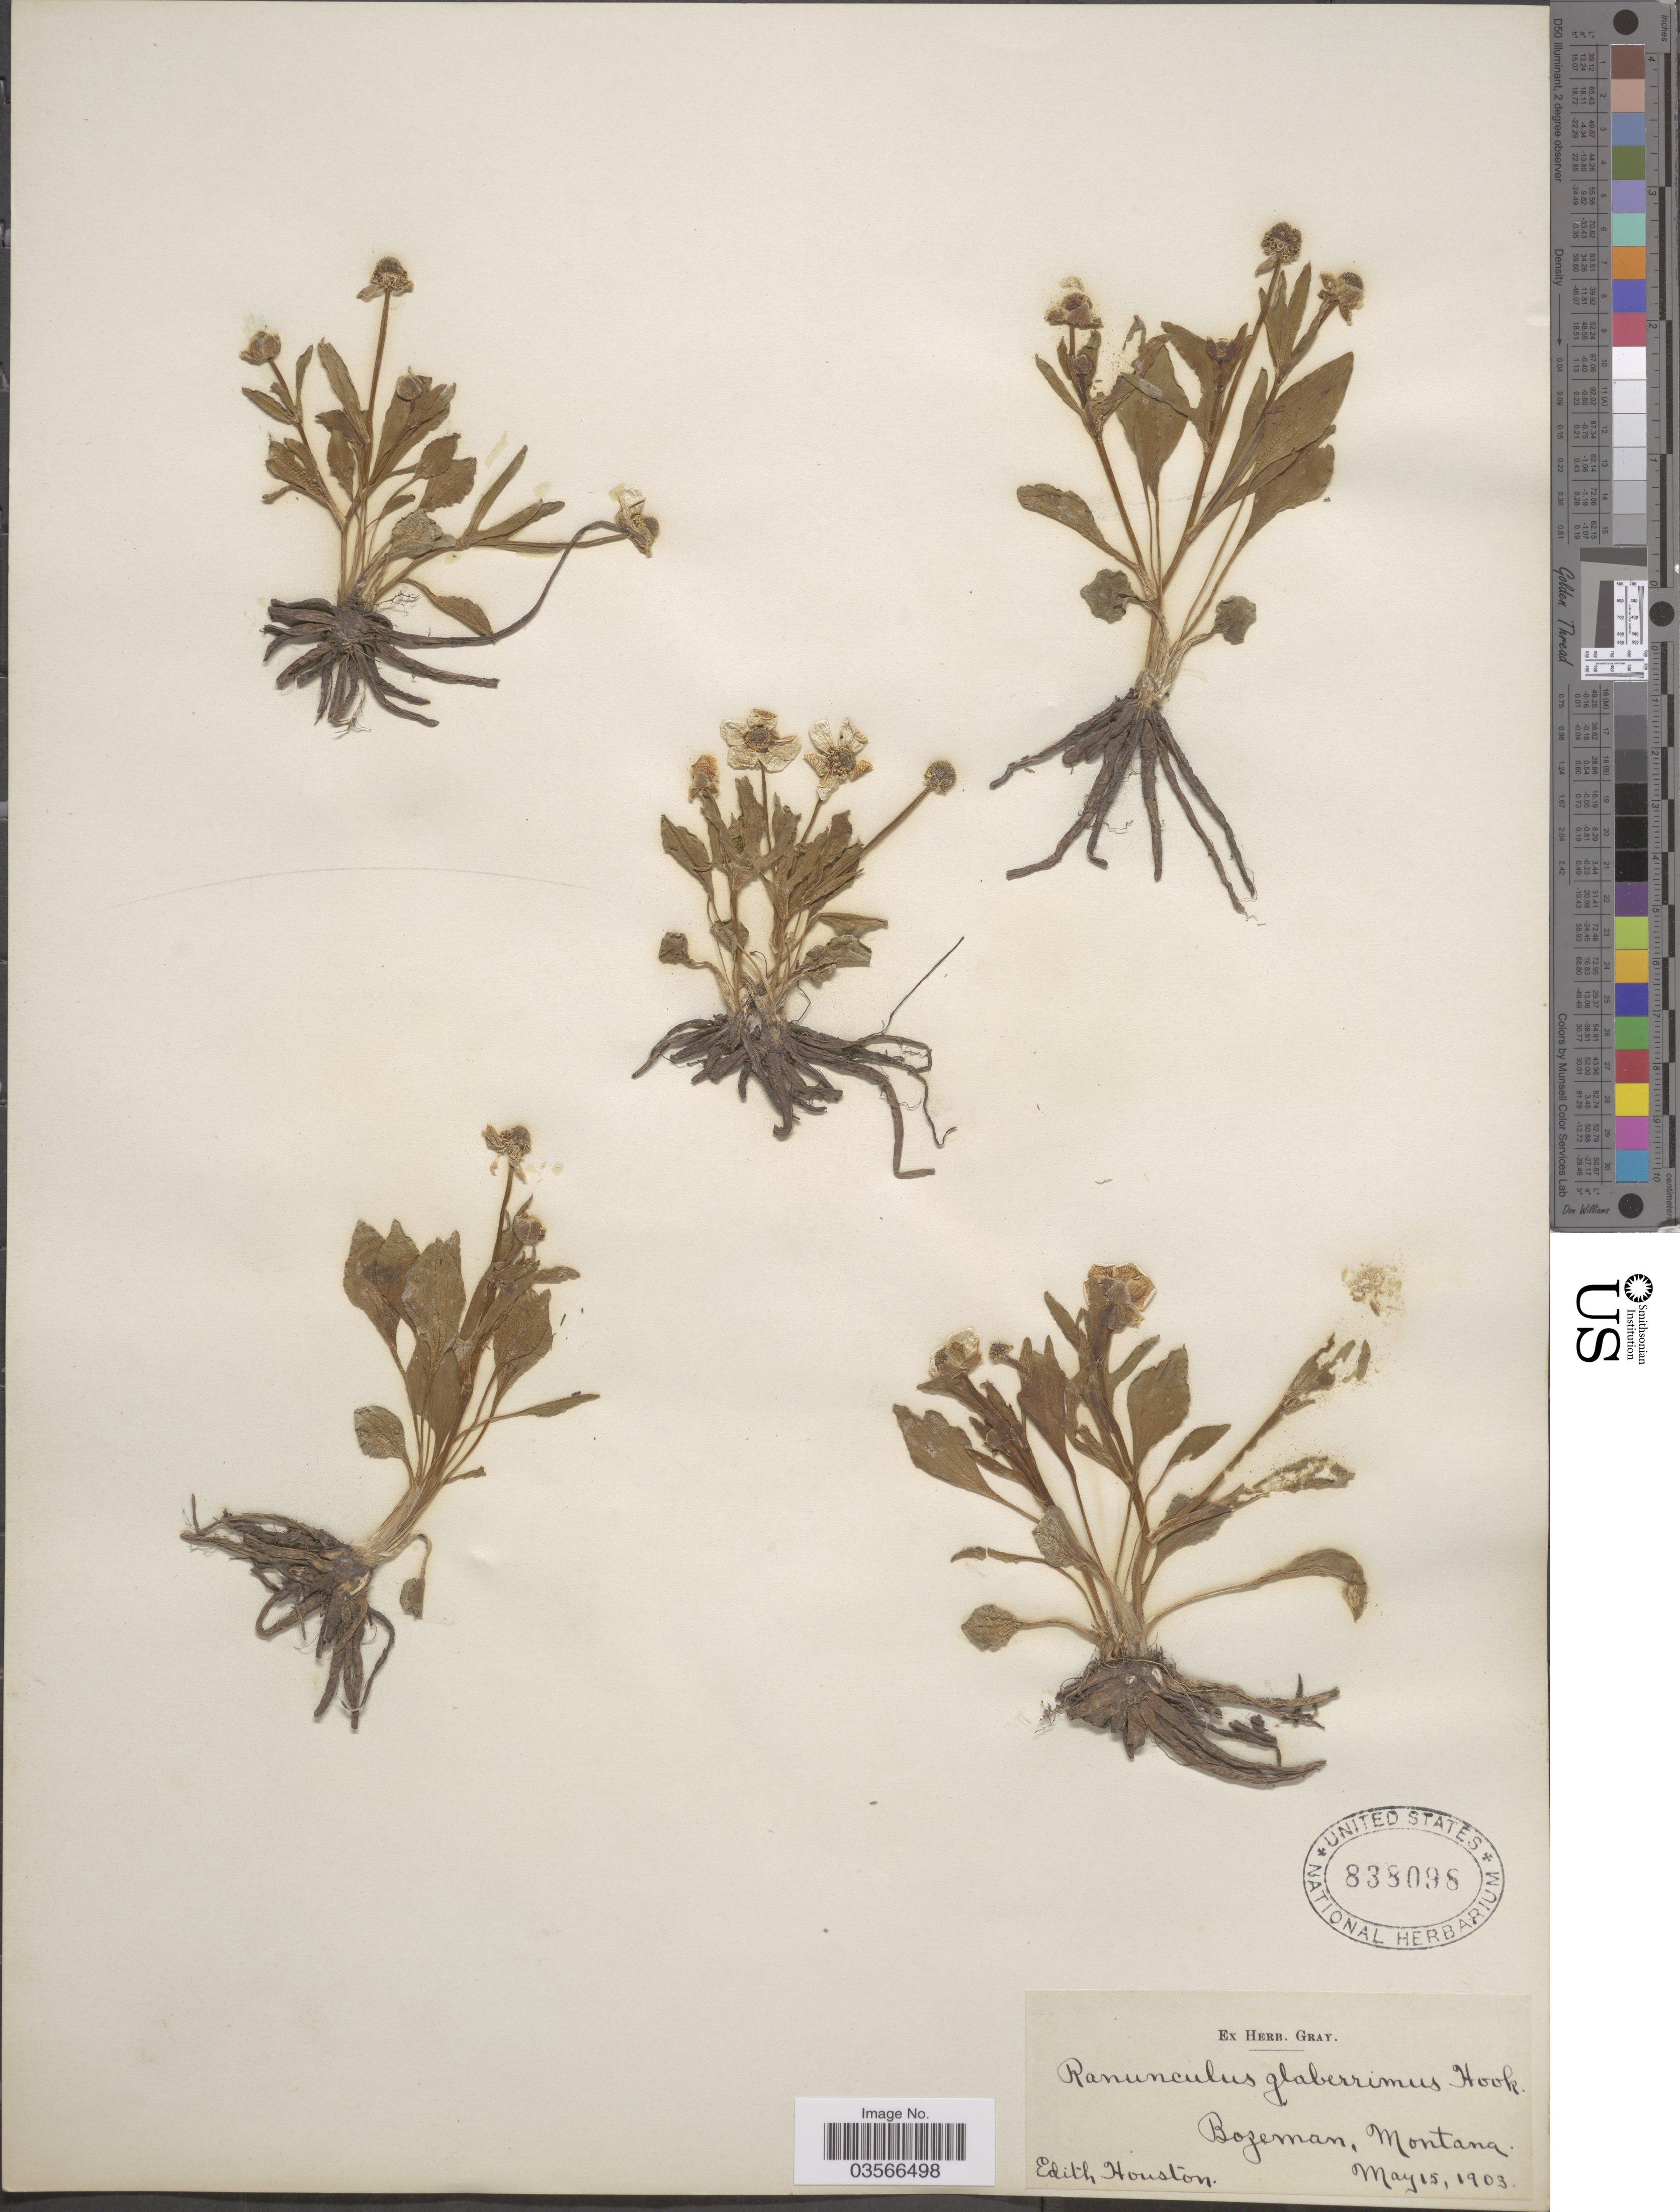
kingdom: Plantae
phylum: Tracheophyta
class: Magnoliopsida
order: Ranunculales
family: Ranunculaceae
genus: Ranunculus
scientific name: Ranunculus glaberrimus var. ellipticus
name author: (Greene) Greene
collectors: E. Houston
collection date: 1903-05-15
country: United States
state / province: Montana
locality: Bozeman.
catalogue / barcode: US 838098